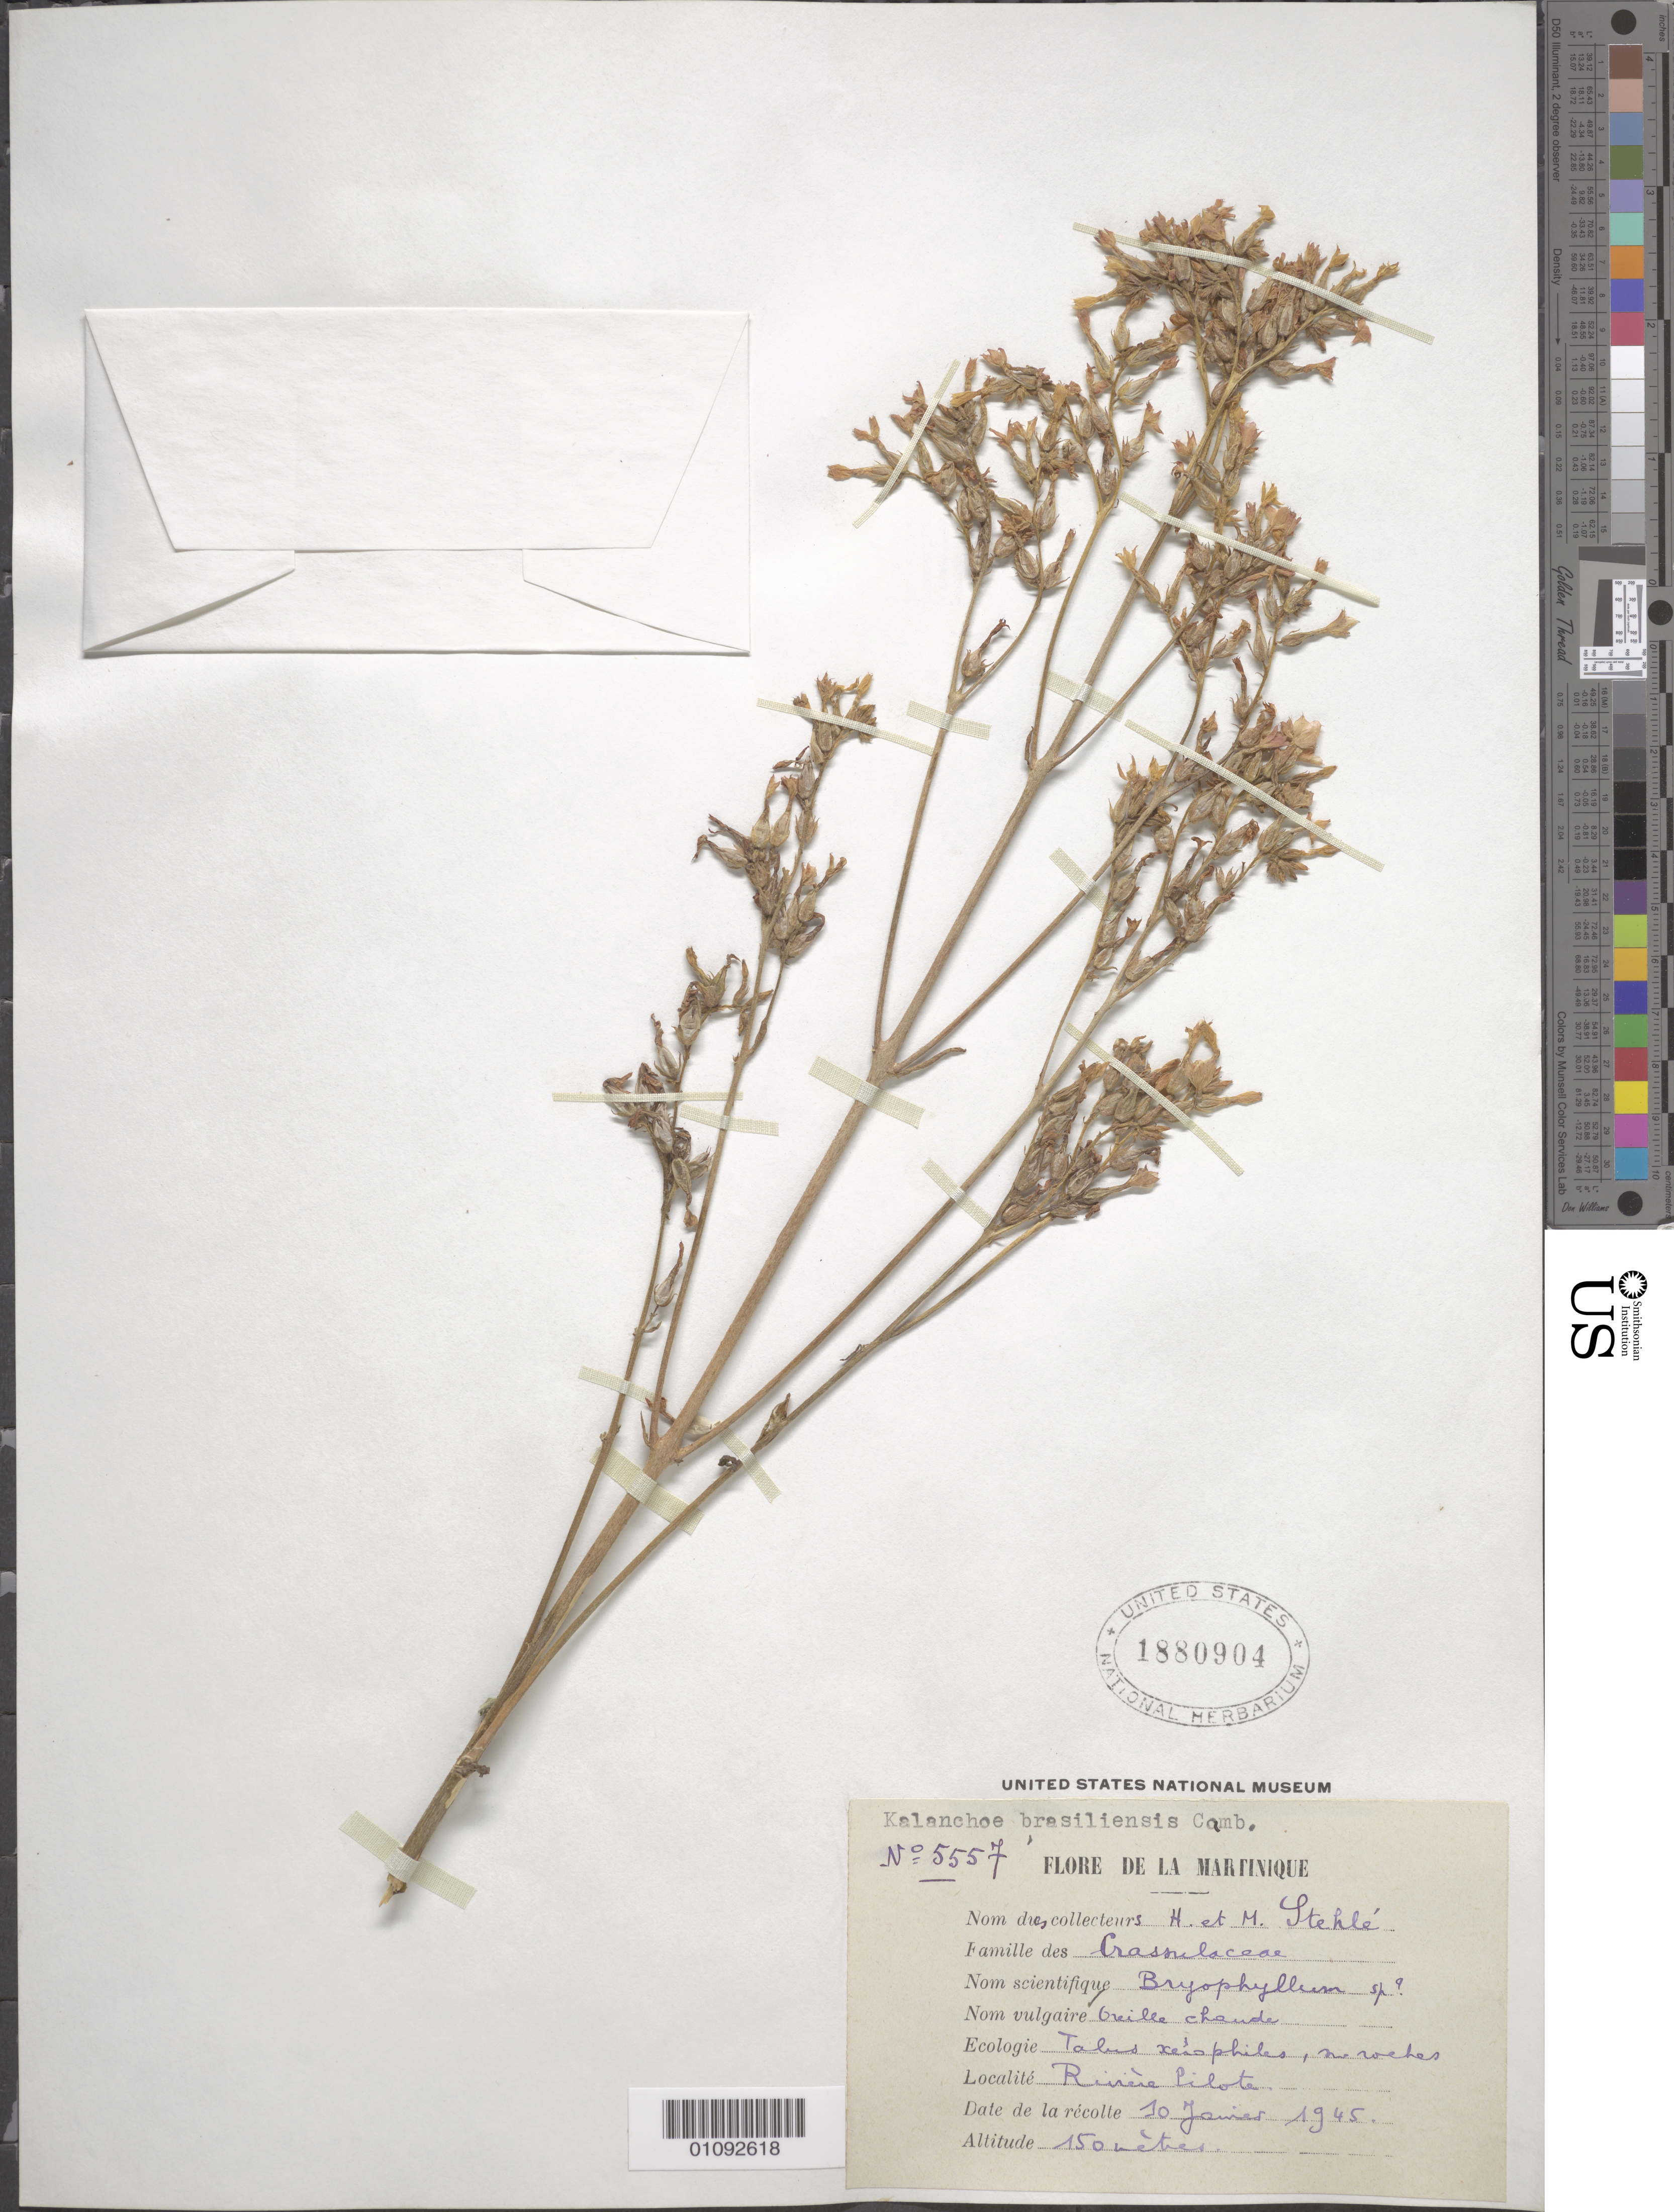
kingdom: Plantae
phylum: Tracheophyta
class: Magnoliopsida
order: Saxifragales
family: Crassulaceae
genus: Kalanchoe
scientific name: Kalanchoe brasiliensis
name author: Cambess.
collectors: H. Stehlé & M. Stehlé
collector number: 5557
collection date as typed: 10 Jan 1945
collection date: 1945-01-10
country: Martinique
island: Martinique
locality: Riviere Pilote(?).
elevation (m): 150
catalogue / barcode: US 1880904